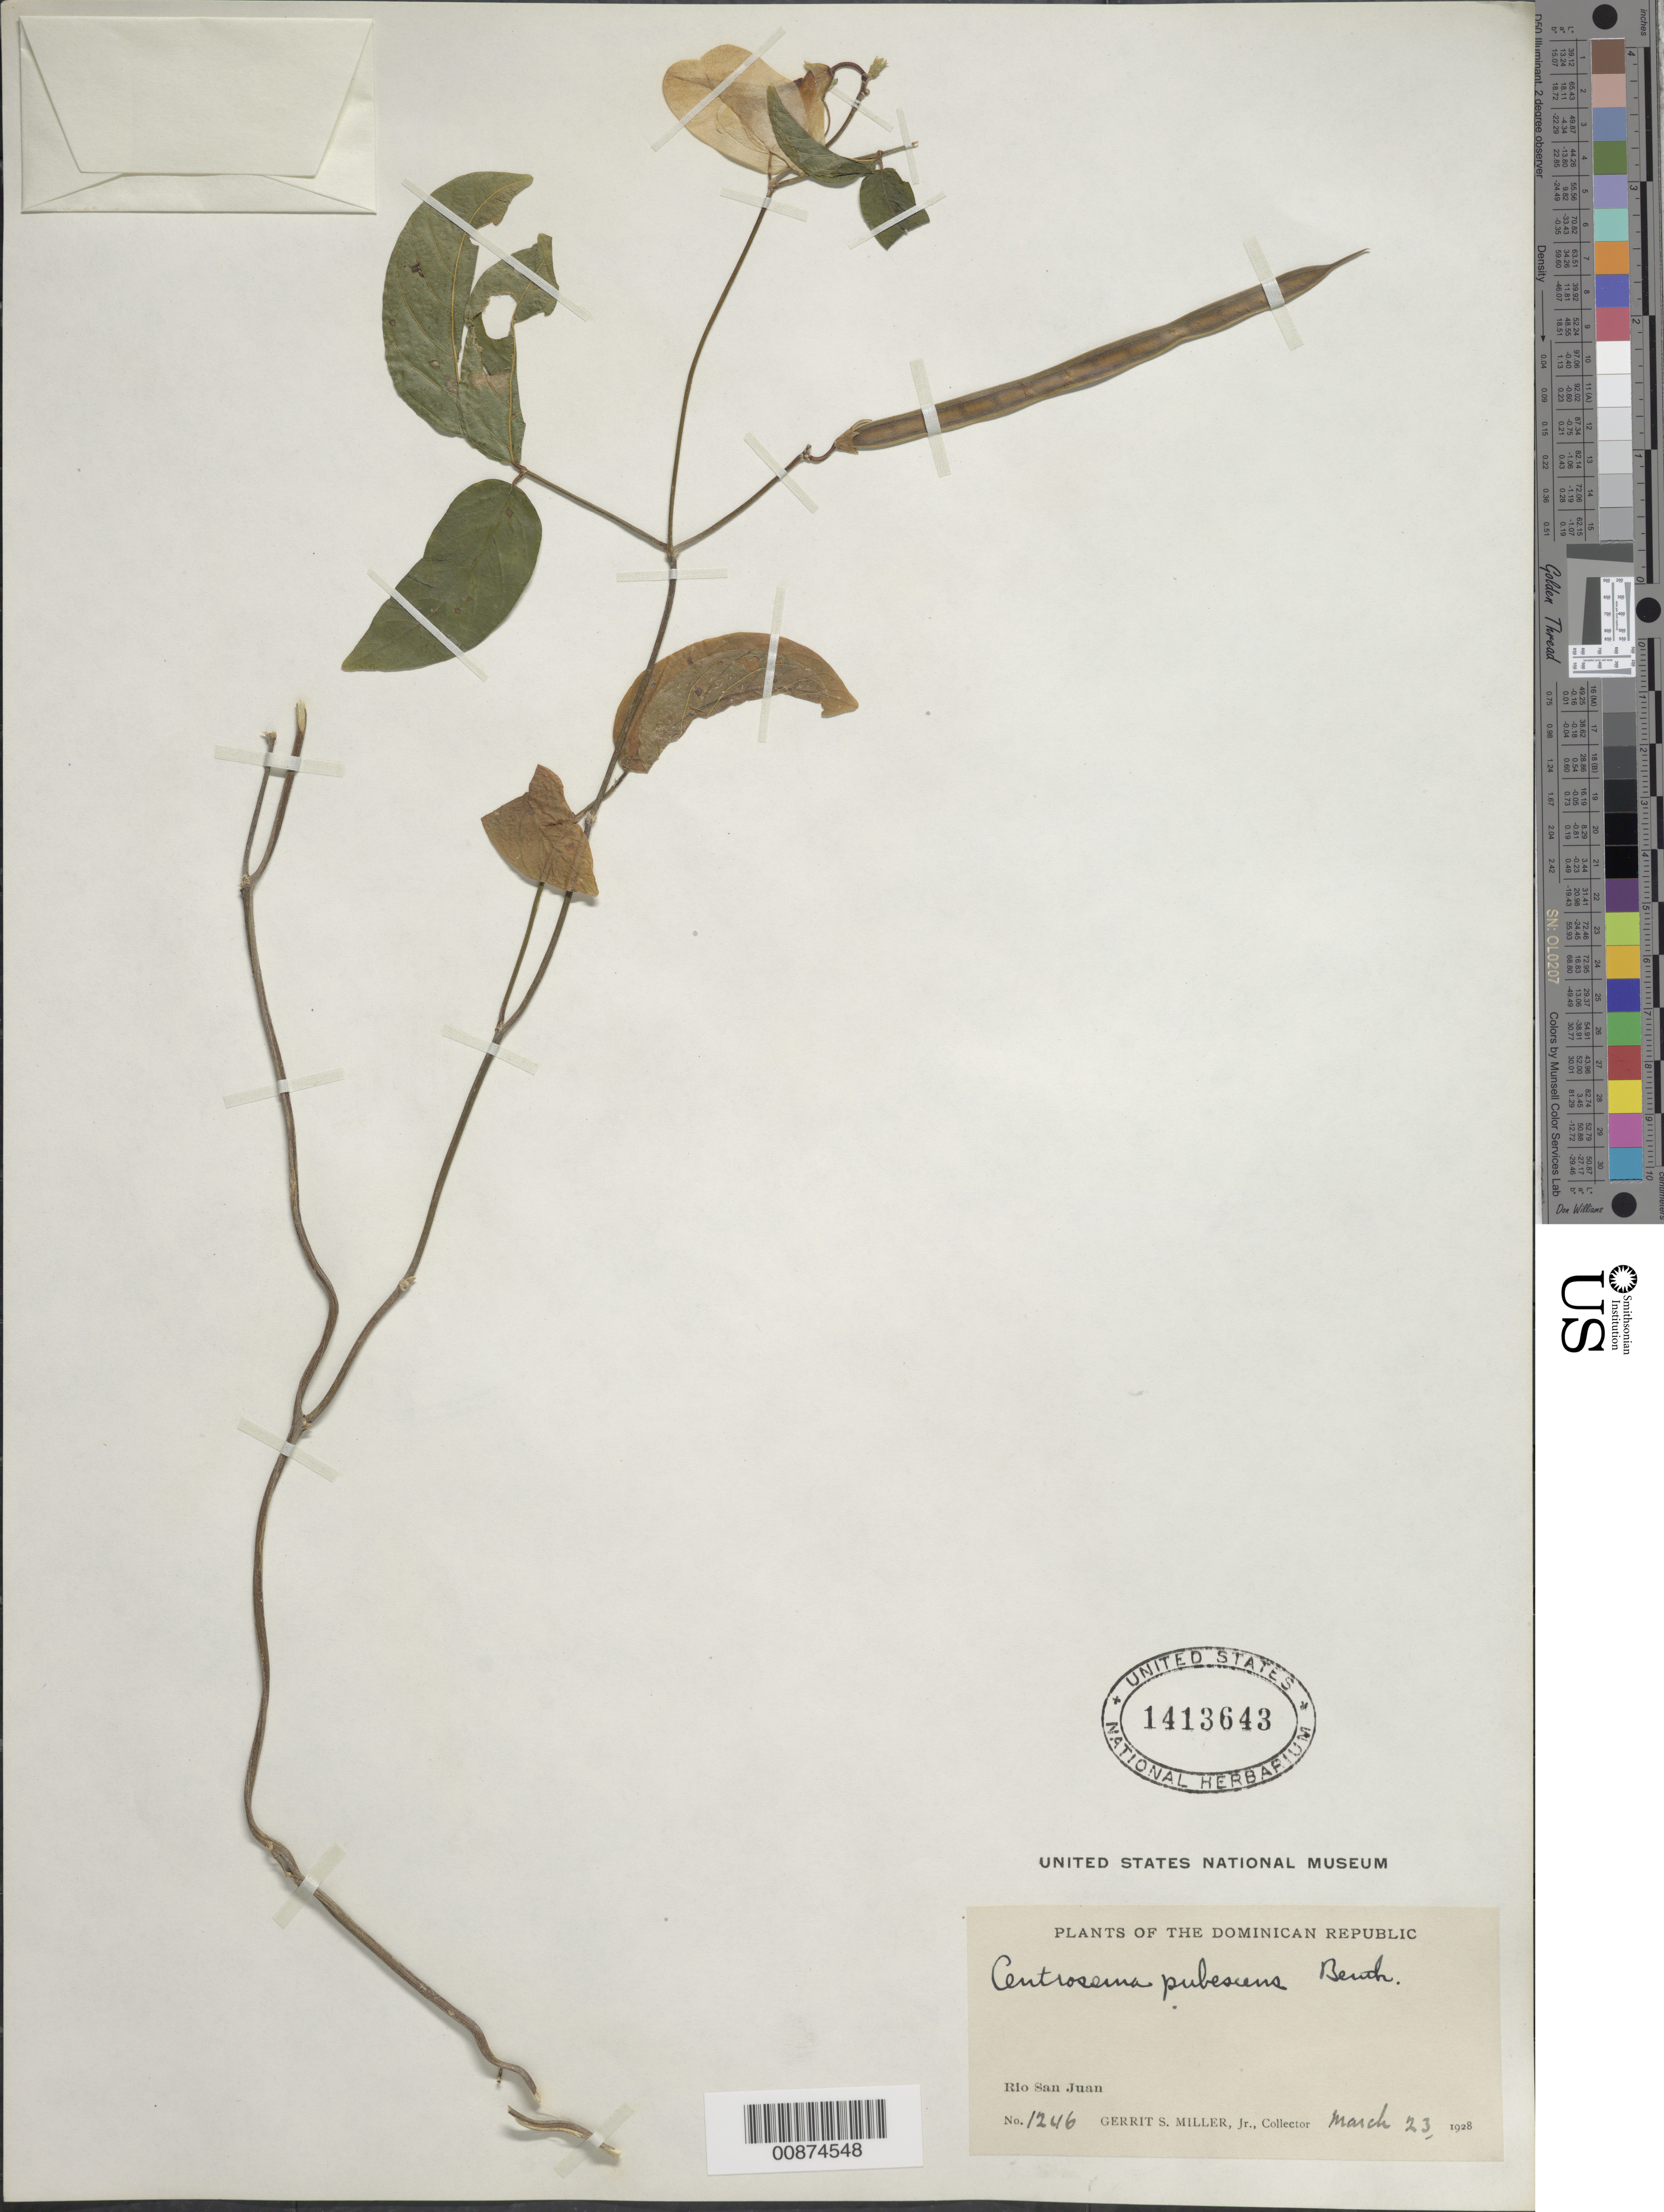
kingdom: Plantae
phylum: Tracheophyta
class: Magnoliopsida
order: Fabales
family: Fabaceae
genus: Centrosema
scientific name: Centrosema pubescens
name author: Benth.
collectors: G. S. Miller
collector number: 1246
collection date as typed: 23 Mar 1928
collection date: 1928-03-23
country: Dominican Republic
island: Hispaniola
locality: Río San Juan.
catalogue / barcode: US 1413643